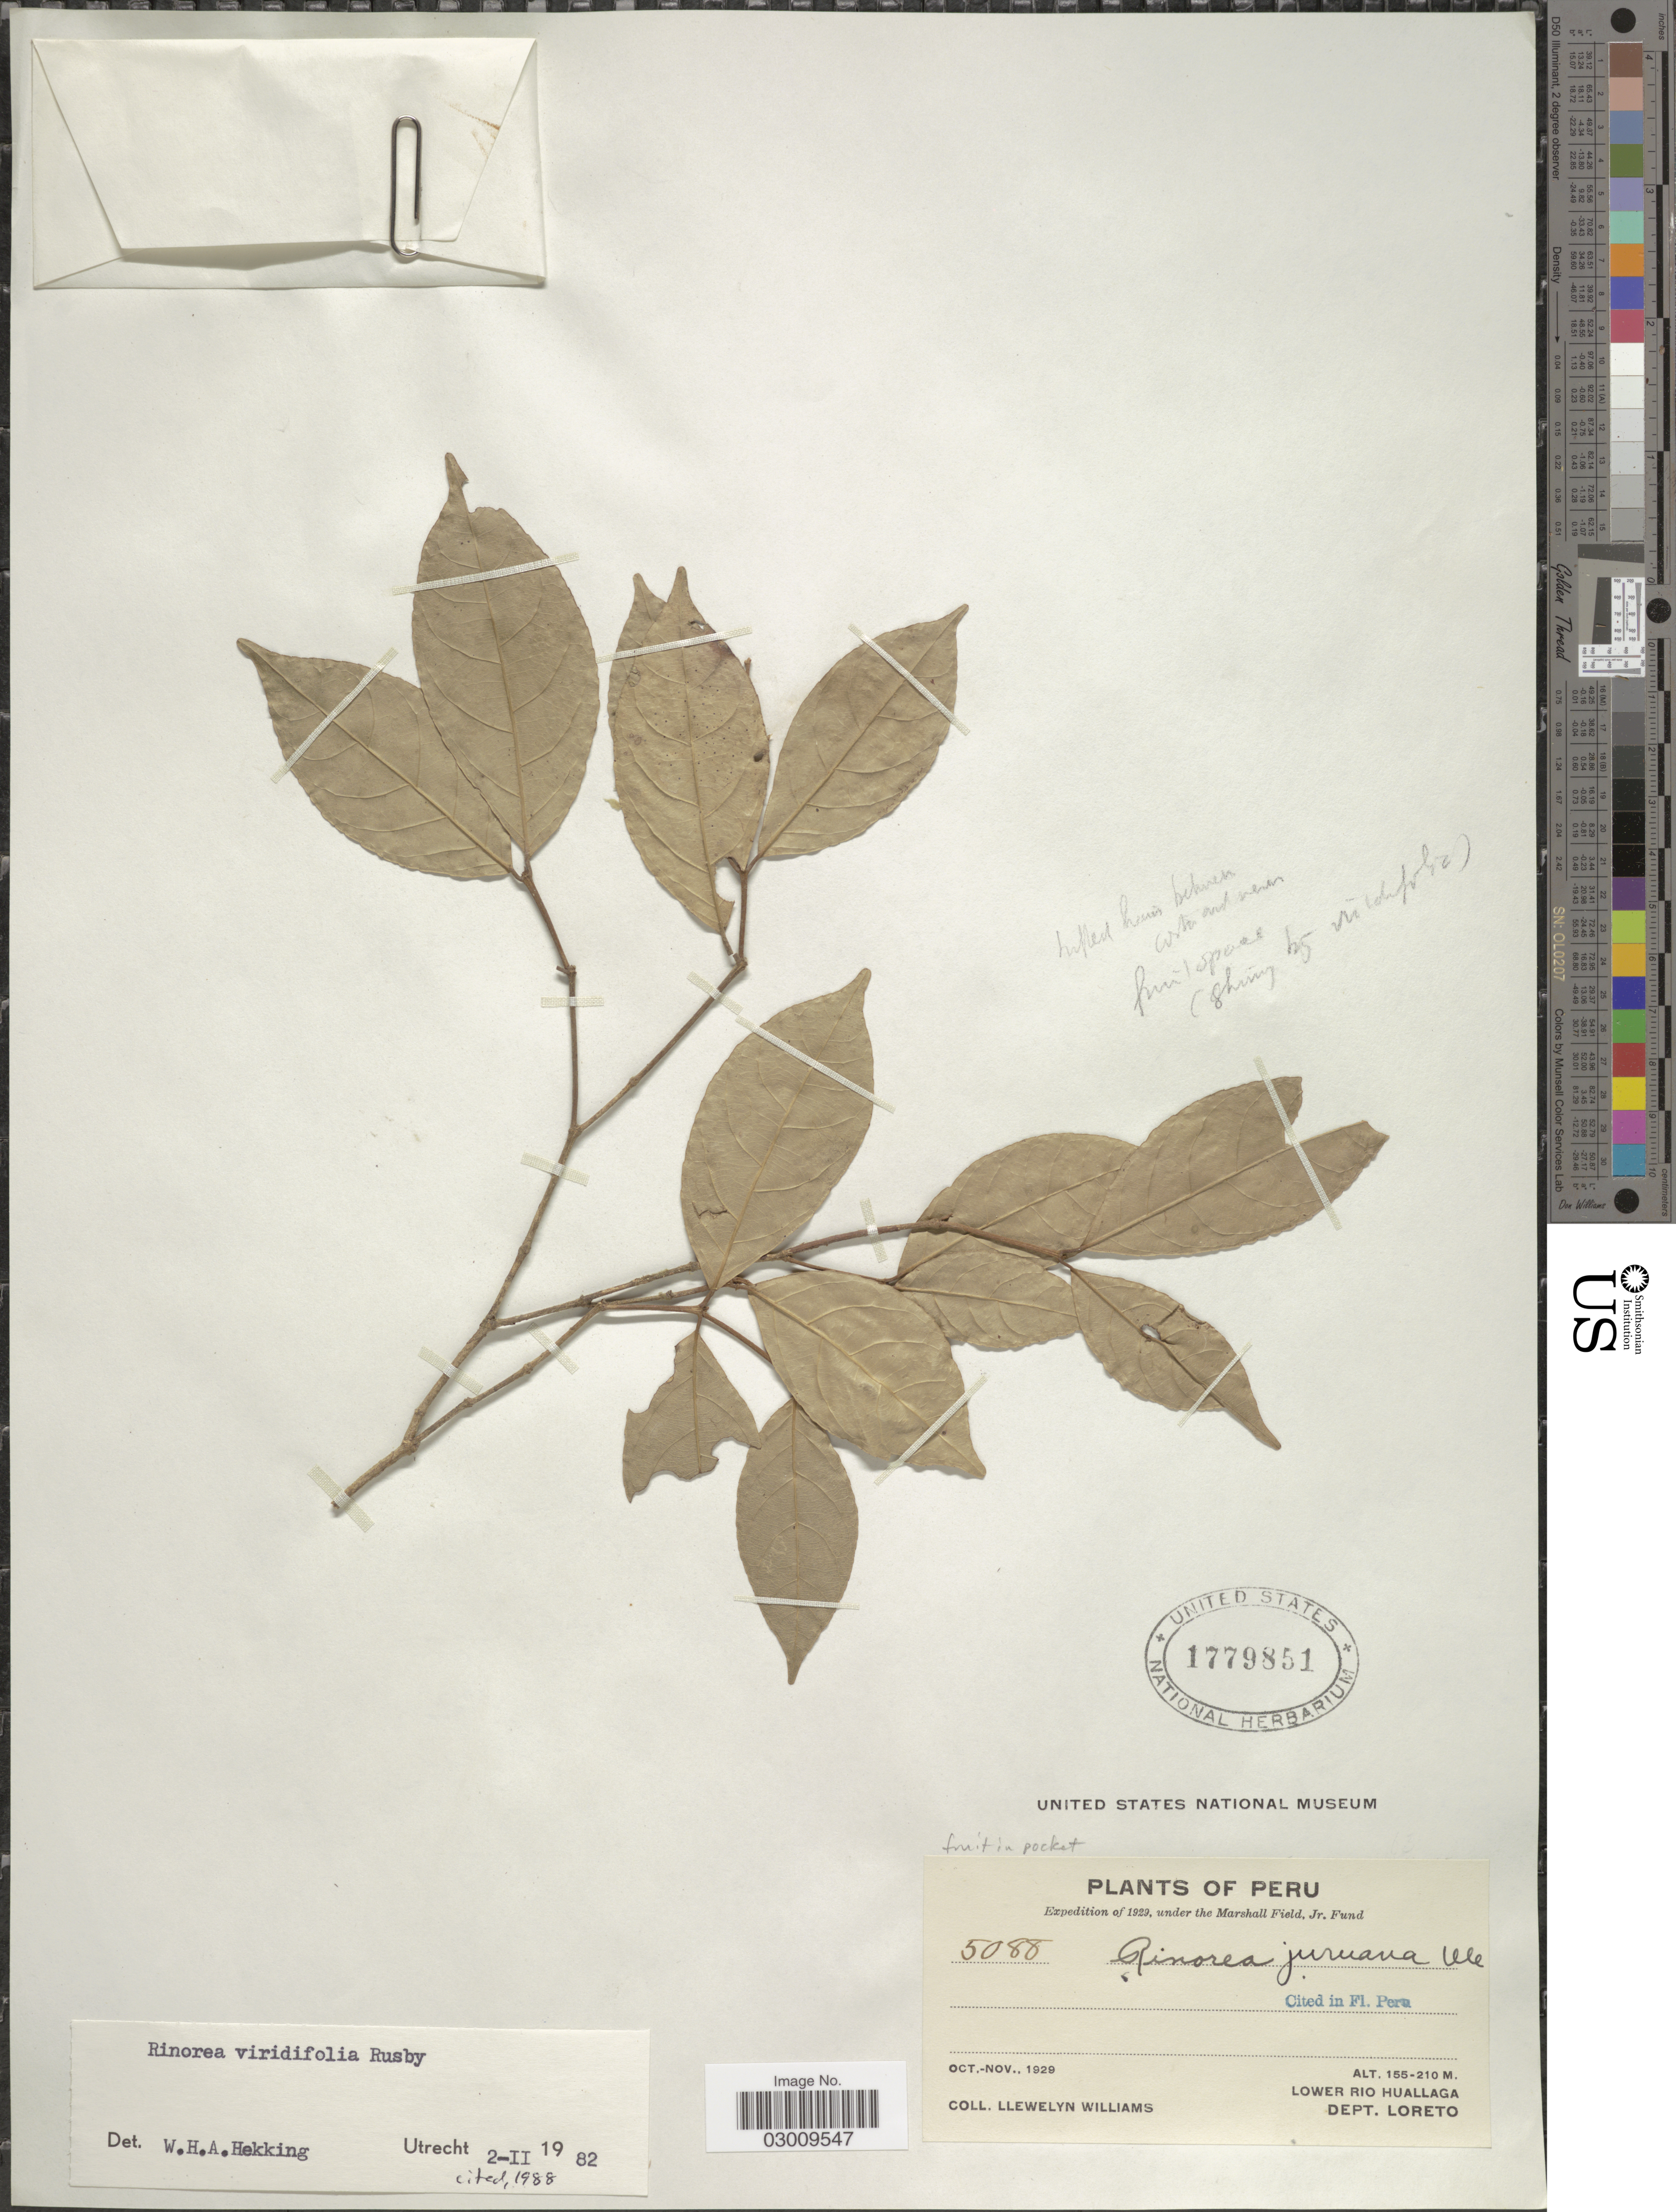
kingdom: Plantae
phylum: Tracheophyta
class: Magnoliopsida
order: Malpighiales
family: Violaceae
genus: Rinorea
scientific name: Rinorea viridifolia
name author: Rusby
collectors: Ll. Williams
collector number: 5088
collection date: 1929-10/1929-11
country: Peru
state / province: Loreto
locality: Lower Rio Huallaga. Dept. Loreto.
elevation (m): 155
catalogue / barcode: US 1779851